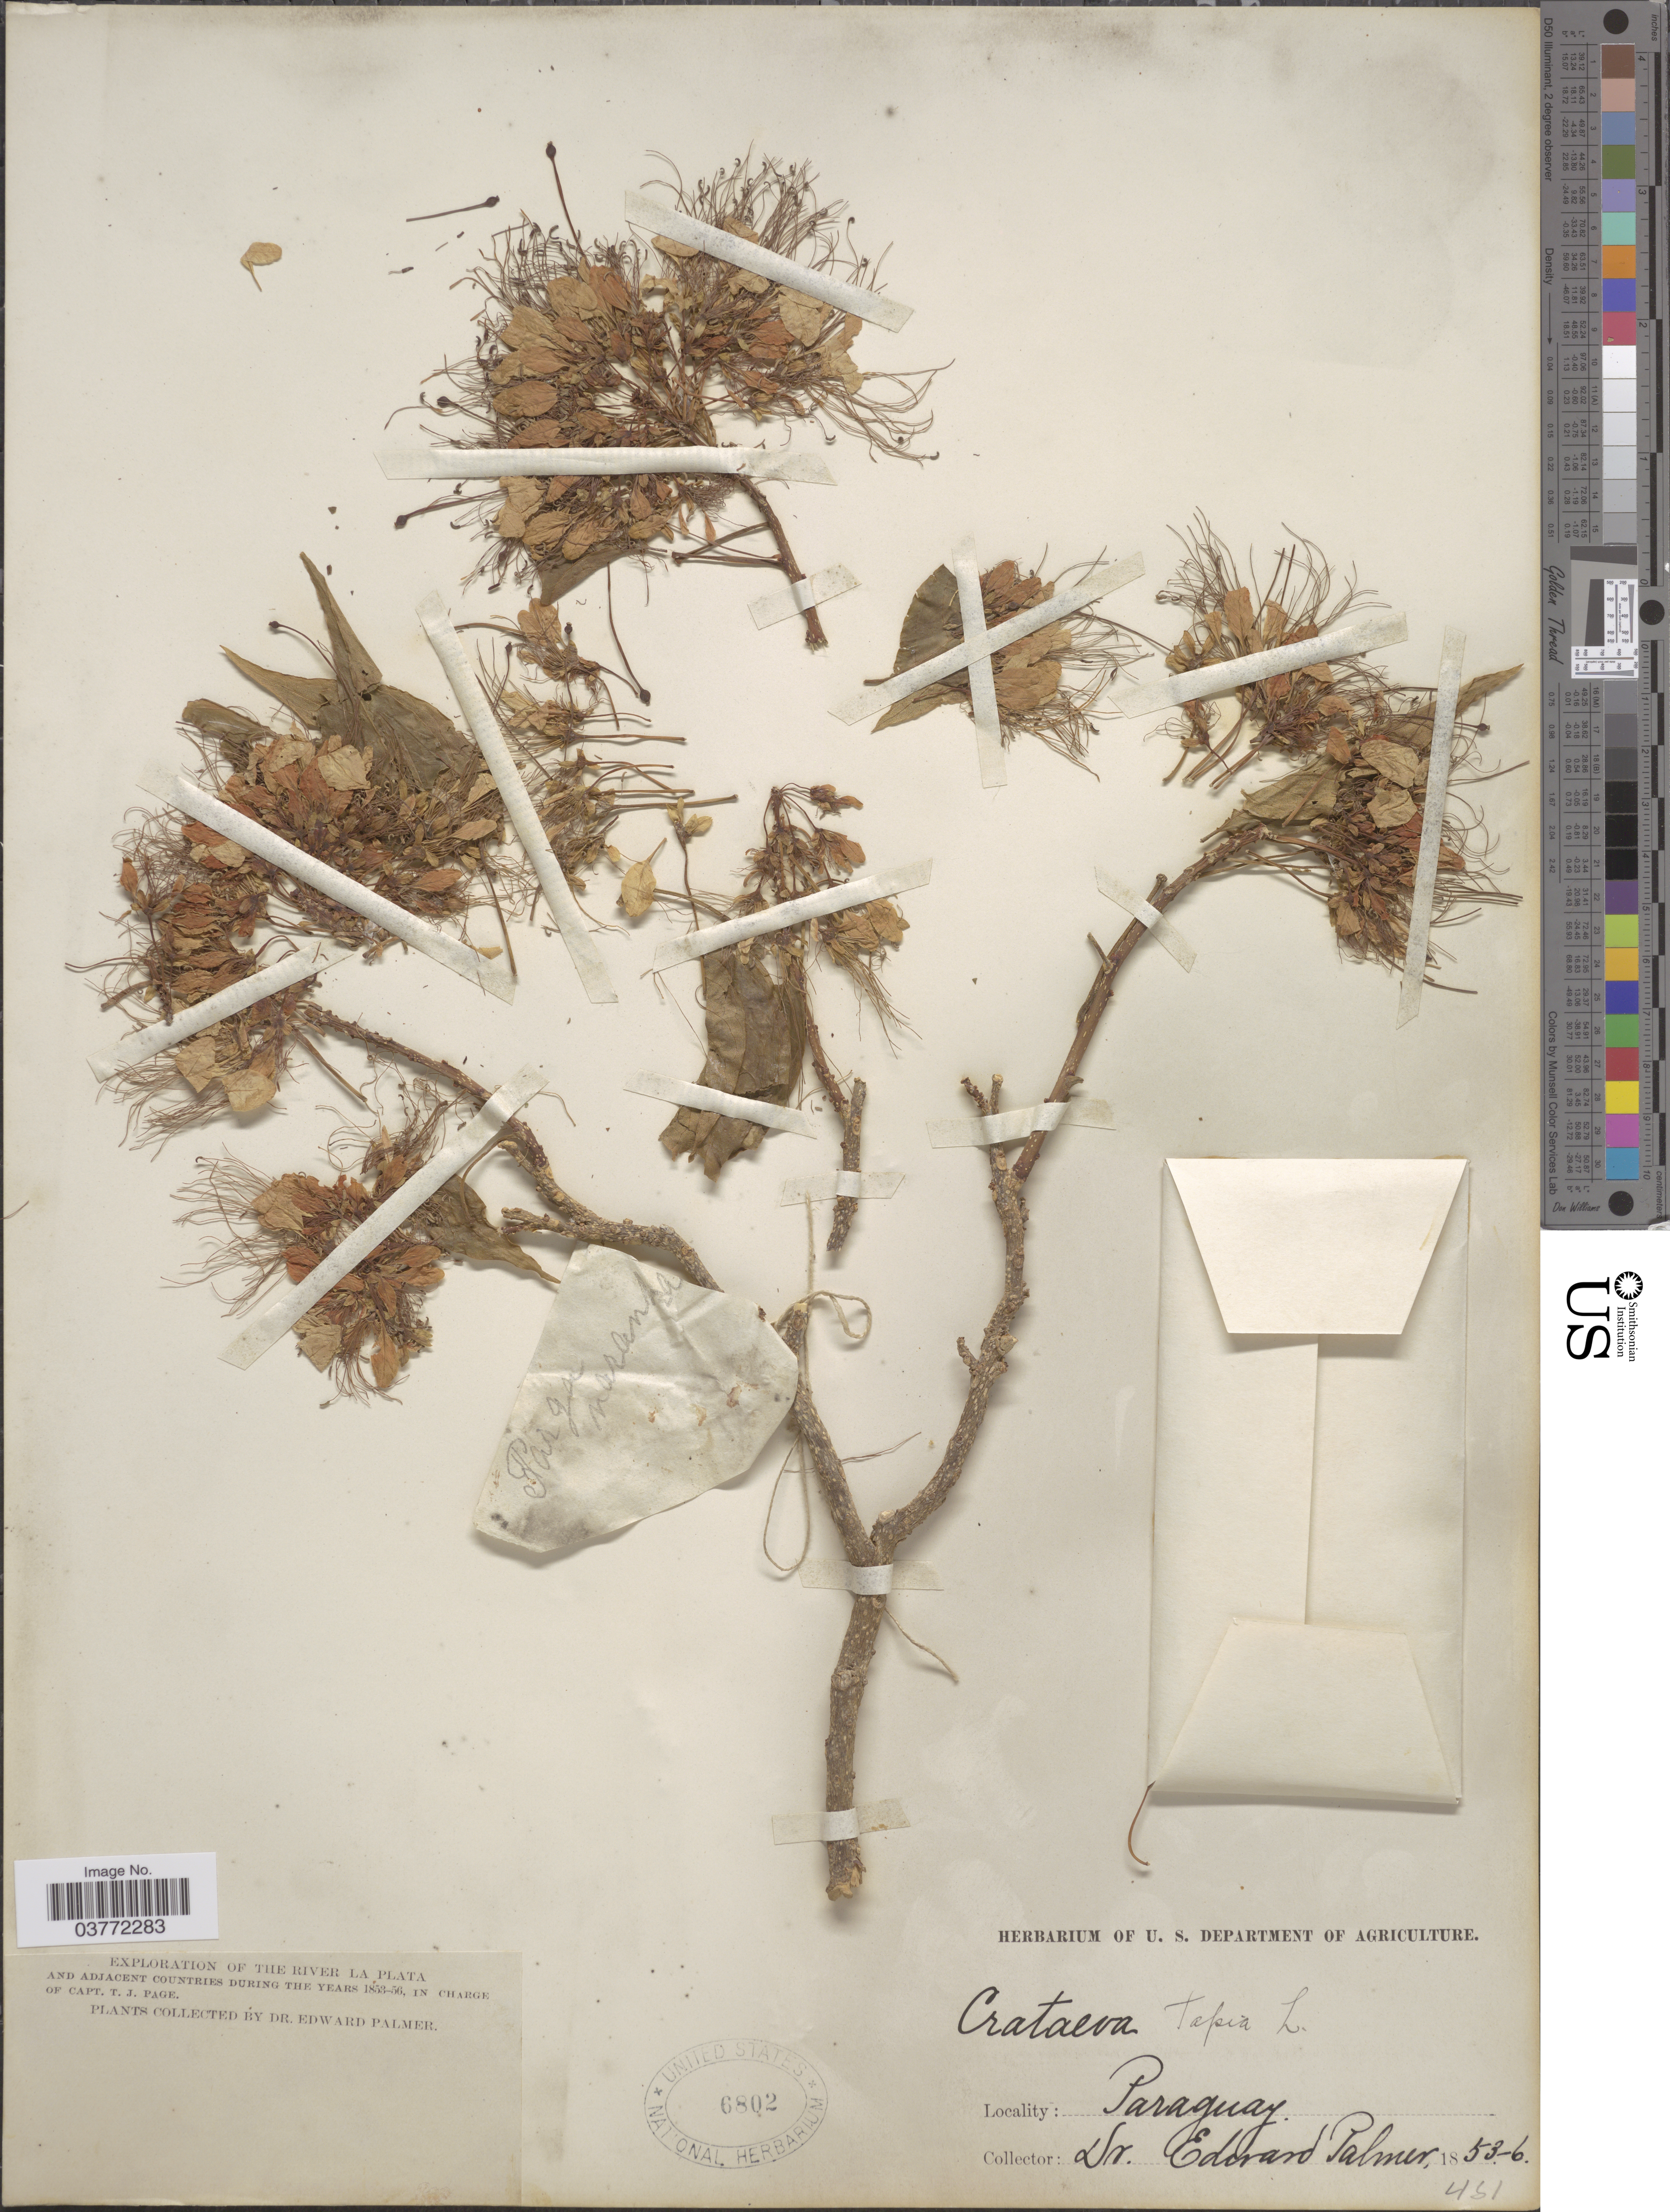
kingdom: Plantae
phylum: Tracheophyta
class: Magnoliopsida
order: Brassicales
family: Capparaceae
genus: Crateva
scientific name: Crateva tapia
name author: L.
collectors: E. Palmer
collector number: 451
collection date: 1853/1856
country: Paraguay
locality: The River La Plata and adjacent countries.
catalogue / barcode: US 6802